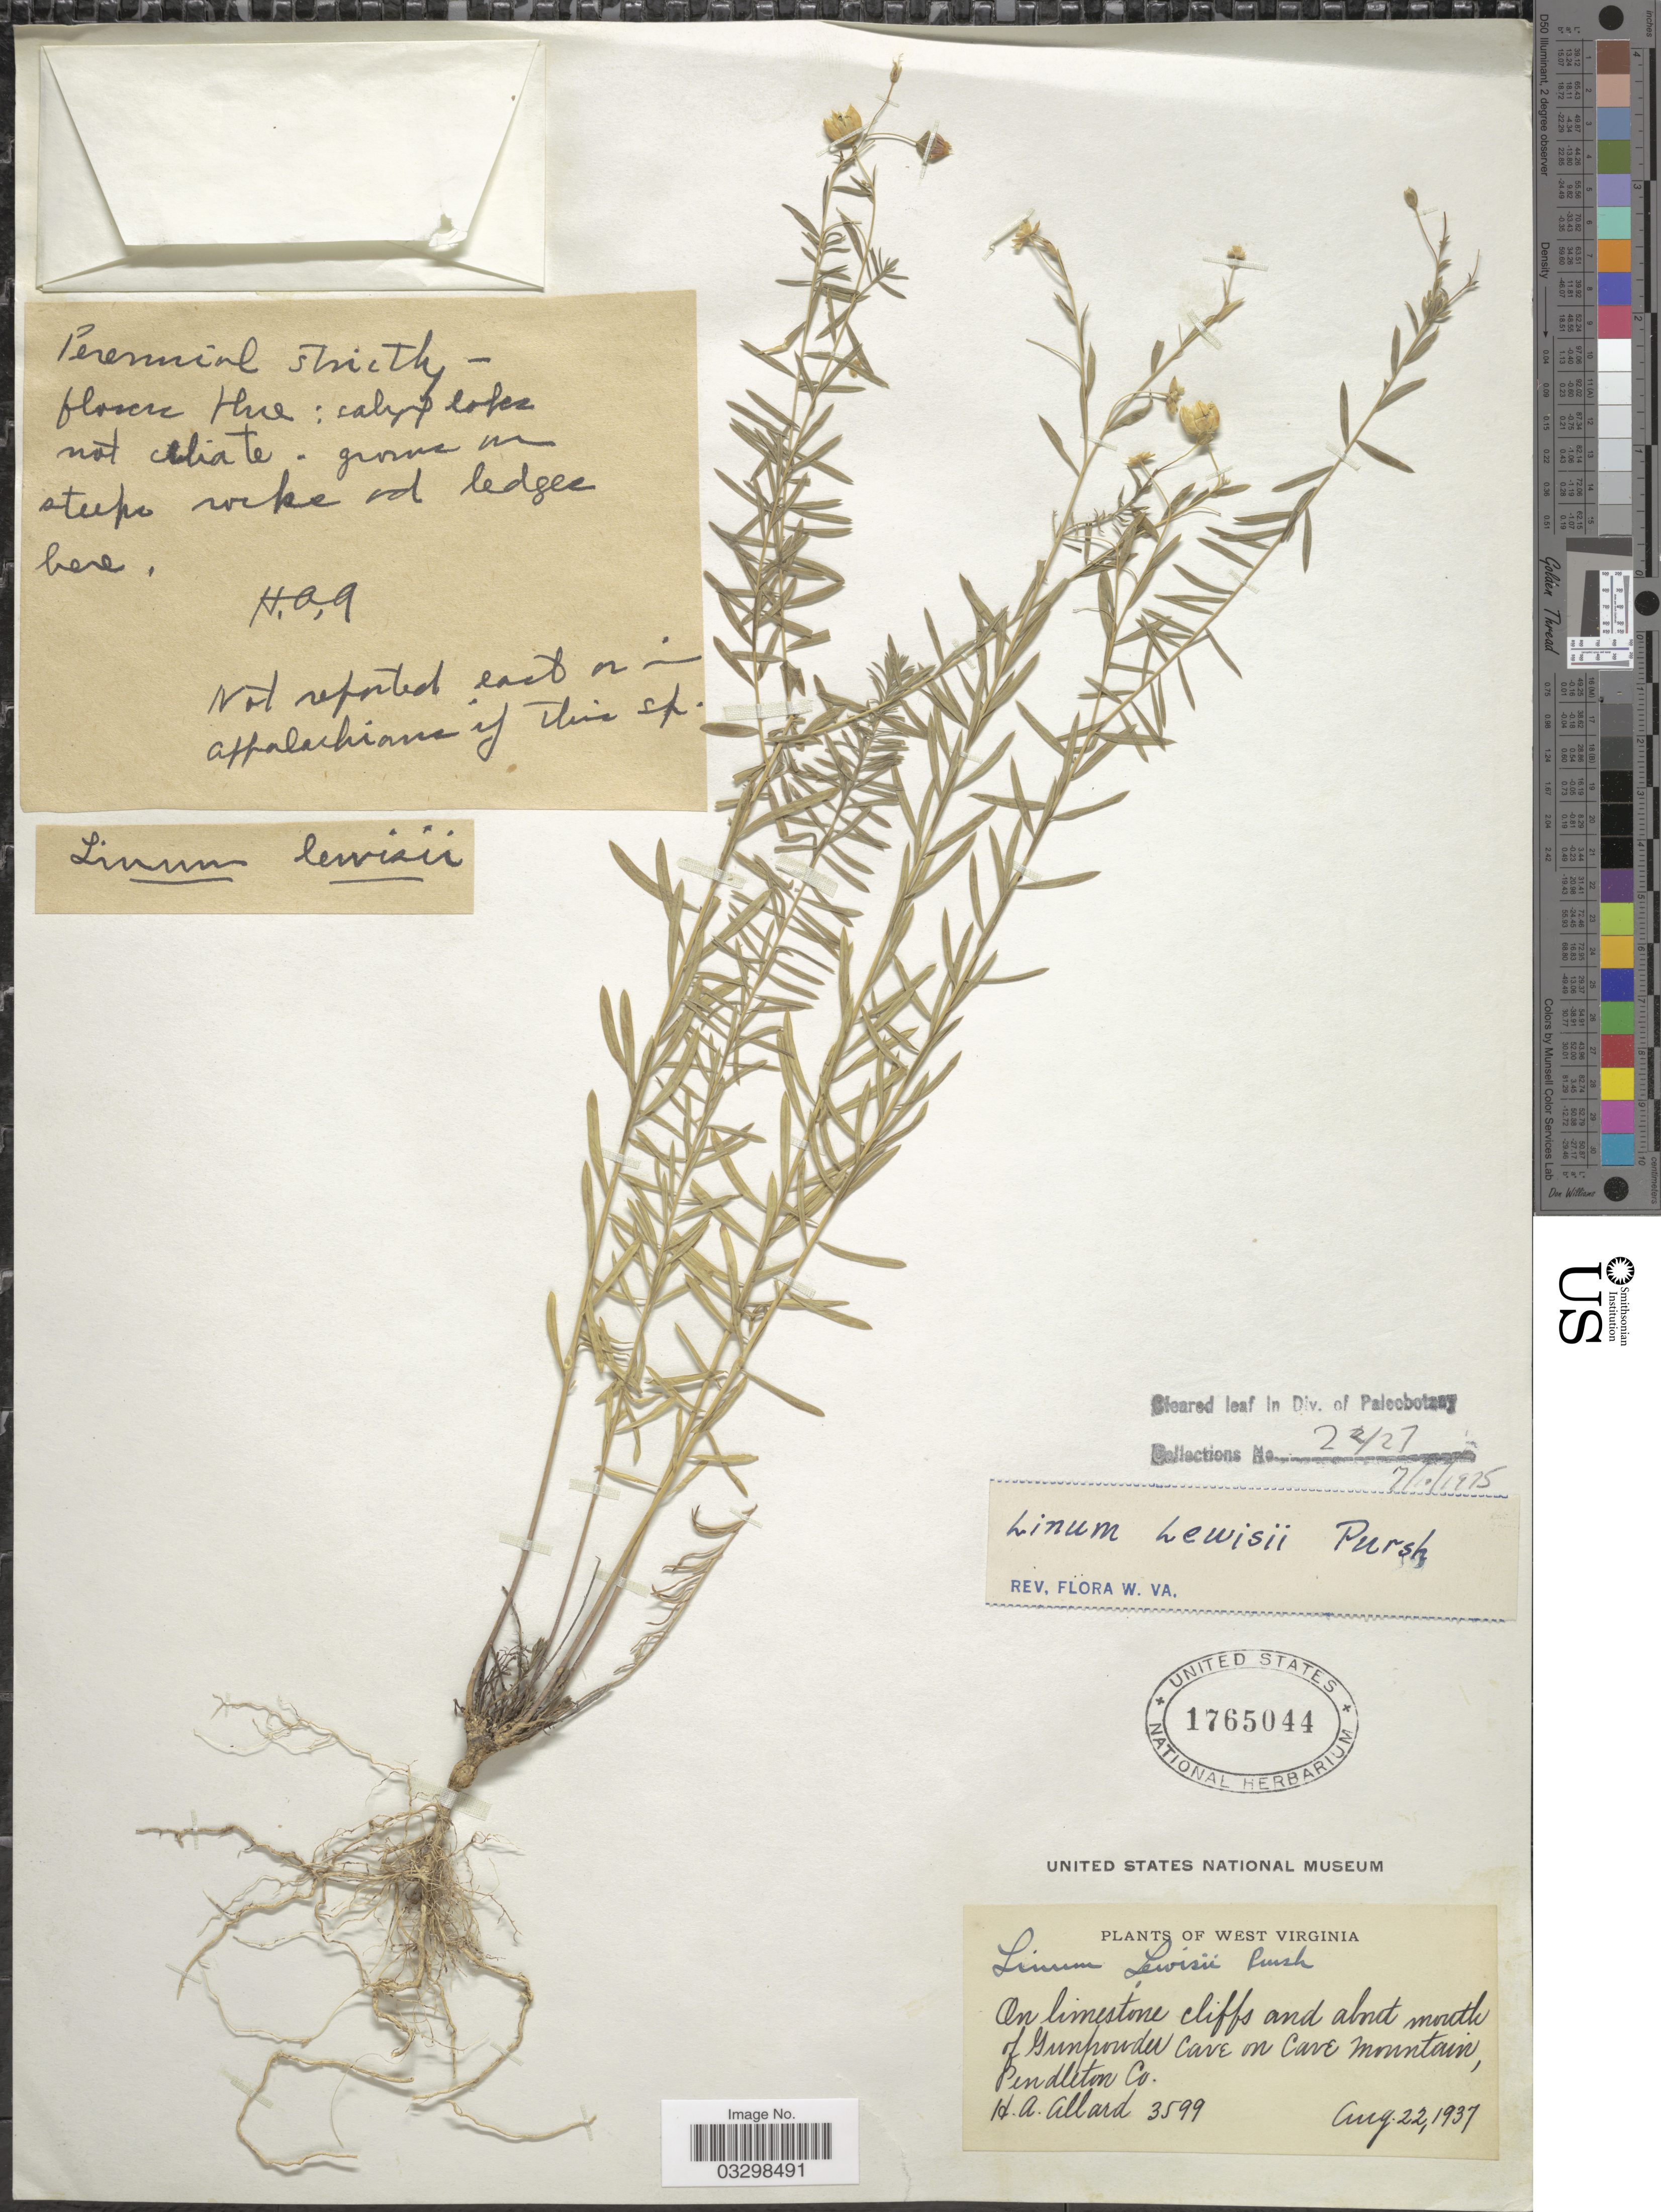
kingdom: Plantae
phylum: Tracheophyta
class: Magnoliopsida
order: Malpighiales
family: Linaceae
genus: Linum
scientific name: Linum lewisii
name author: Pursh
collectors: H. A. Allard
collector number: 3599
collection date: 1937-08-22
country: United States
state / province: West Virginia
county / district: Pendleton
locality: On limestone cliffs and about mouth of Gunpowder Cave on Cave Mountain, Pendleton Co.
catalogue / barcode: US 1765044